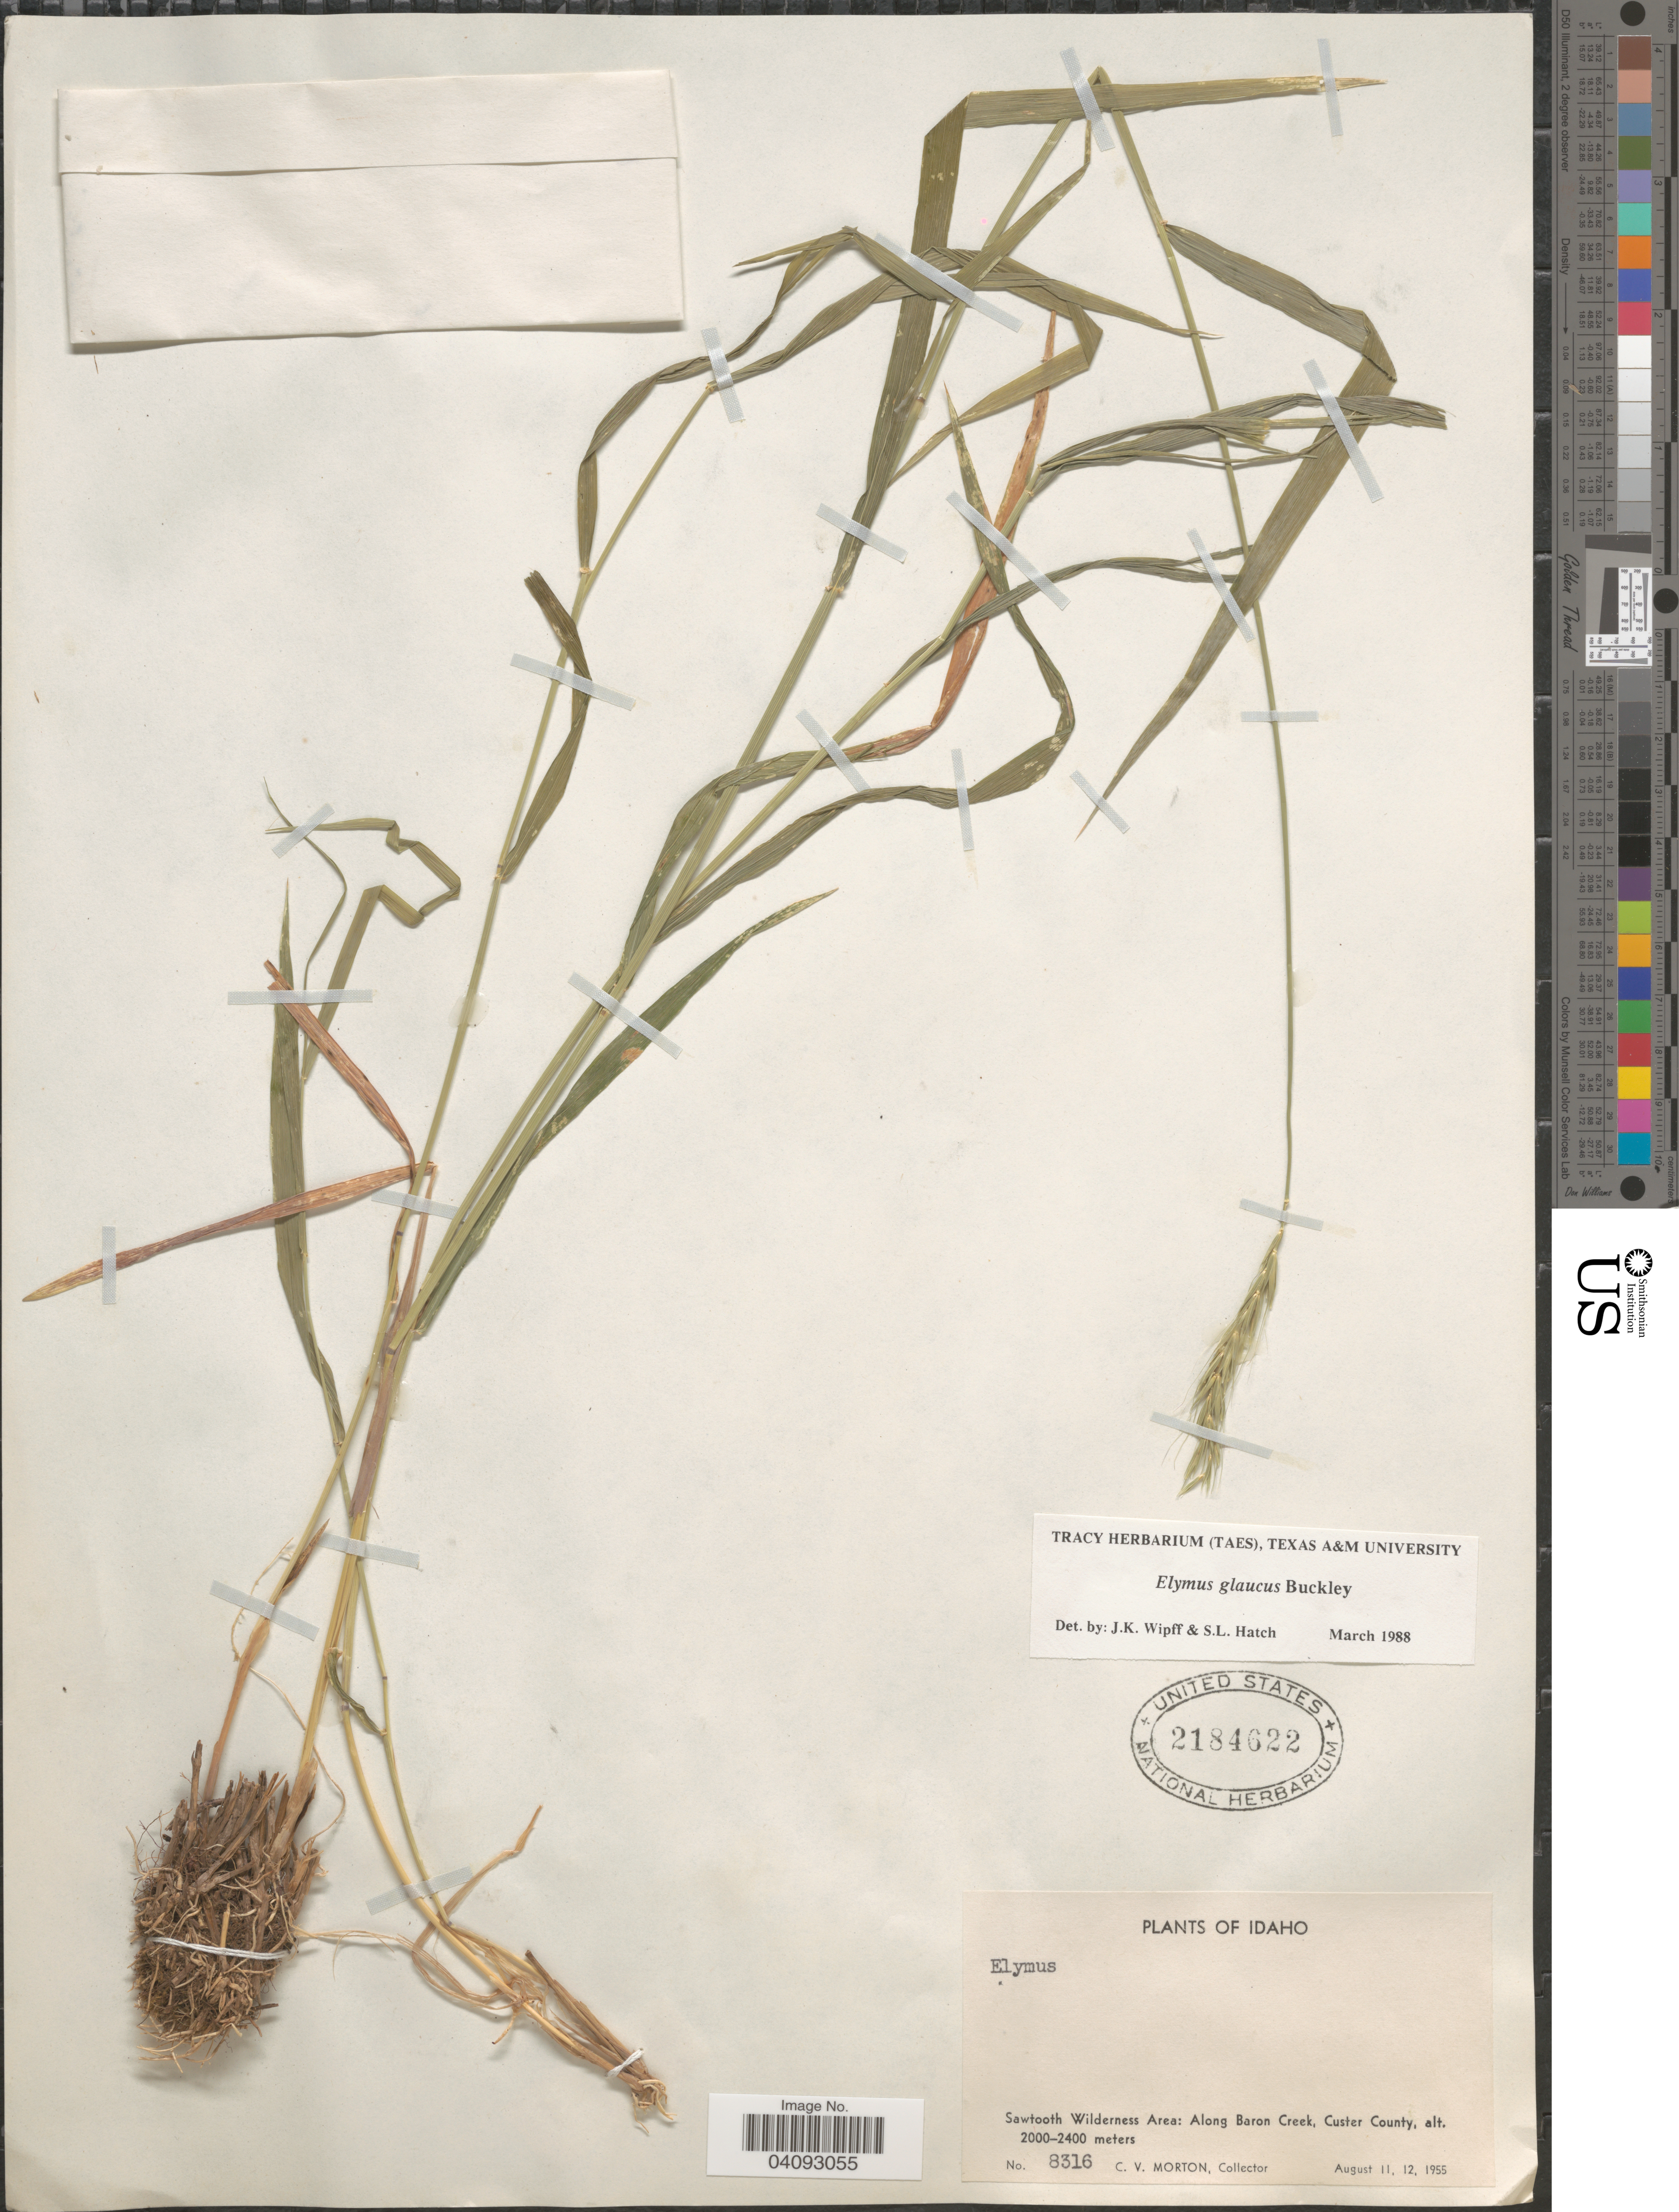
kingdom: Plantae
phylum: Tracheophyta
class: Liliopsida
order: Poales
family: Poaceae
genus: Elymus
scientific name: Elymus glaucus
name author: Buckley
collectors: C. V. Morton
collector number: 8316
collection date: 1955-08-11/1955-08-12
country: United States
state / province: Idaho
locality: Sawtooth Wilderness Area: Along Baron Creek, Custer County.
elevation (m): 2000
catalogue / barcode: US 2184622